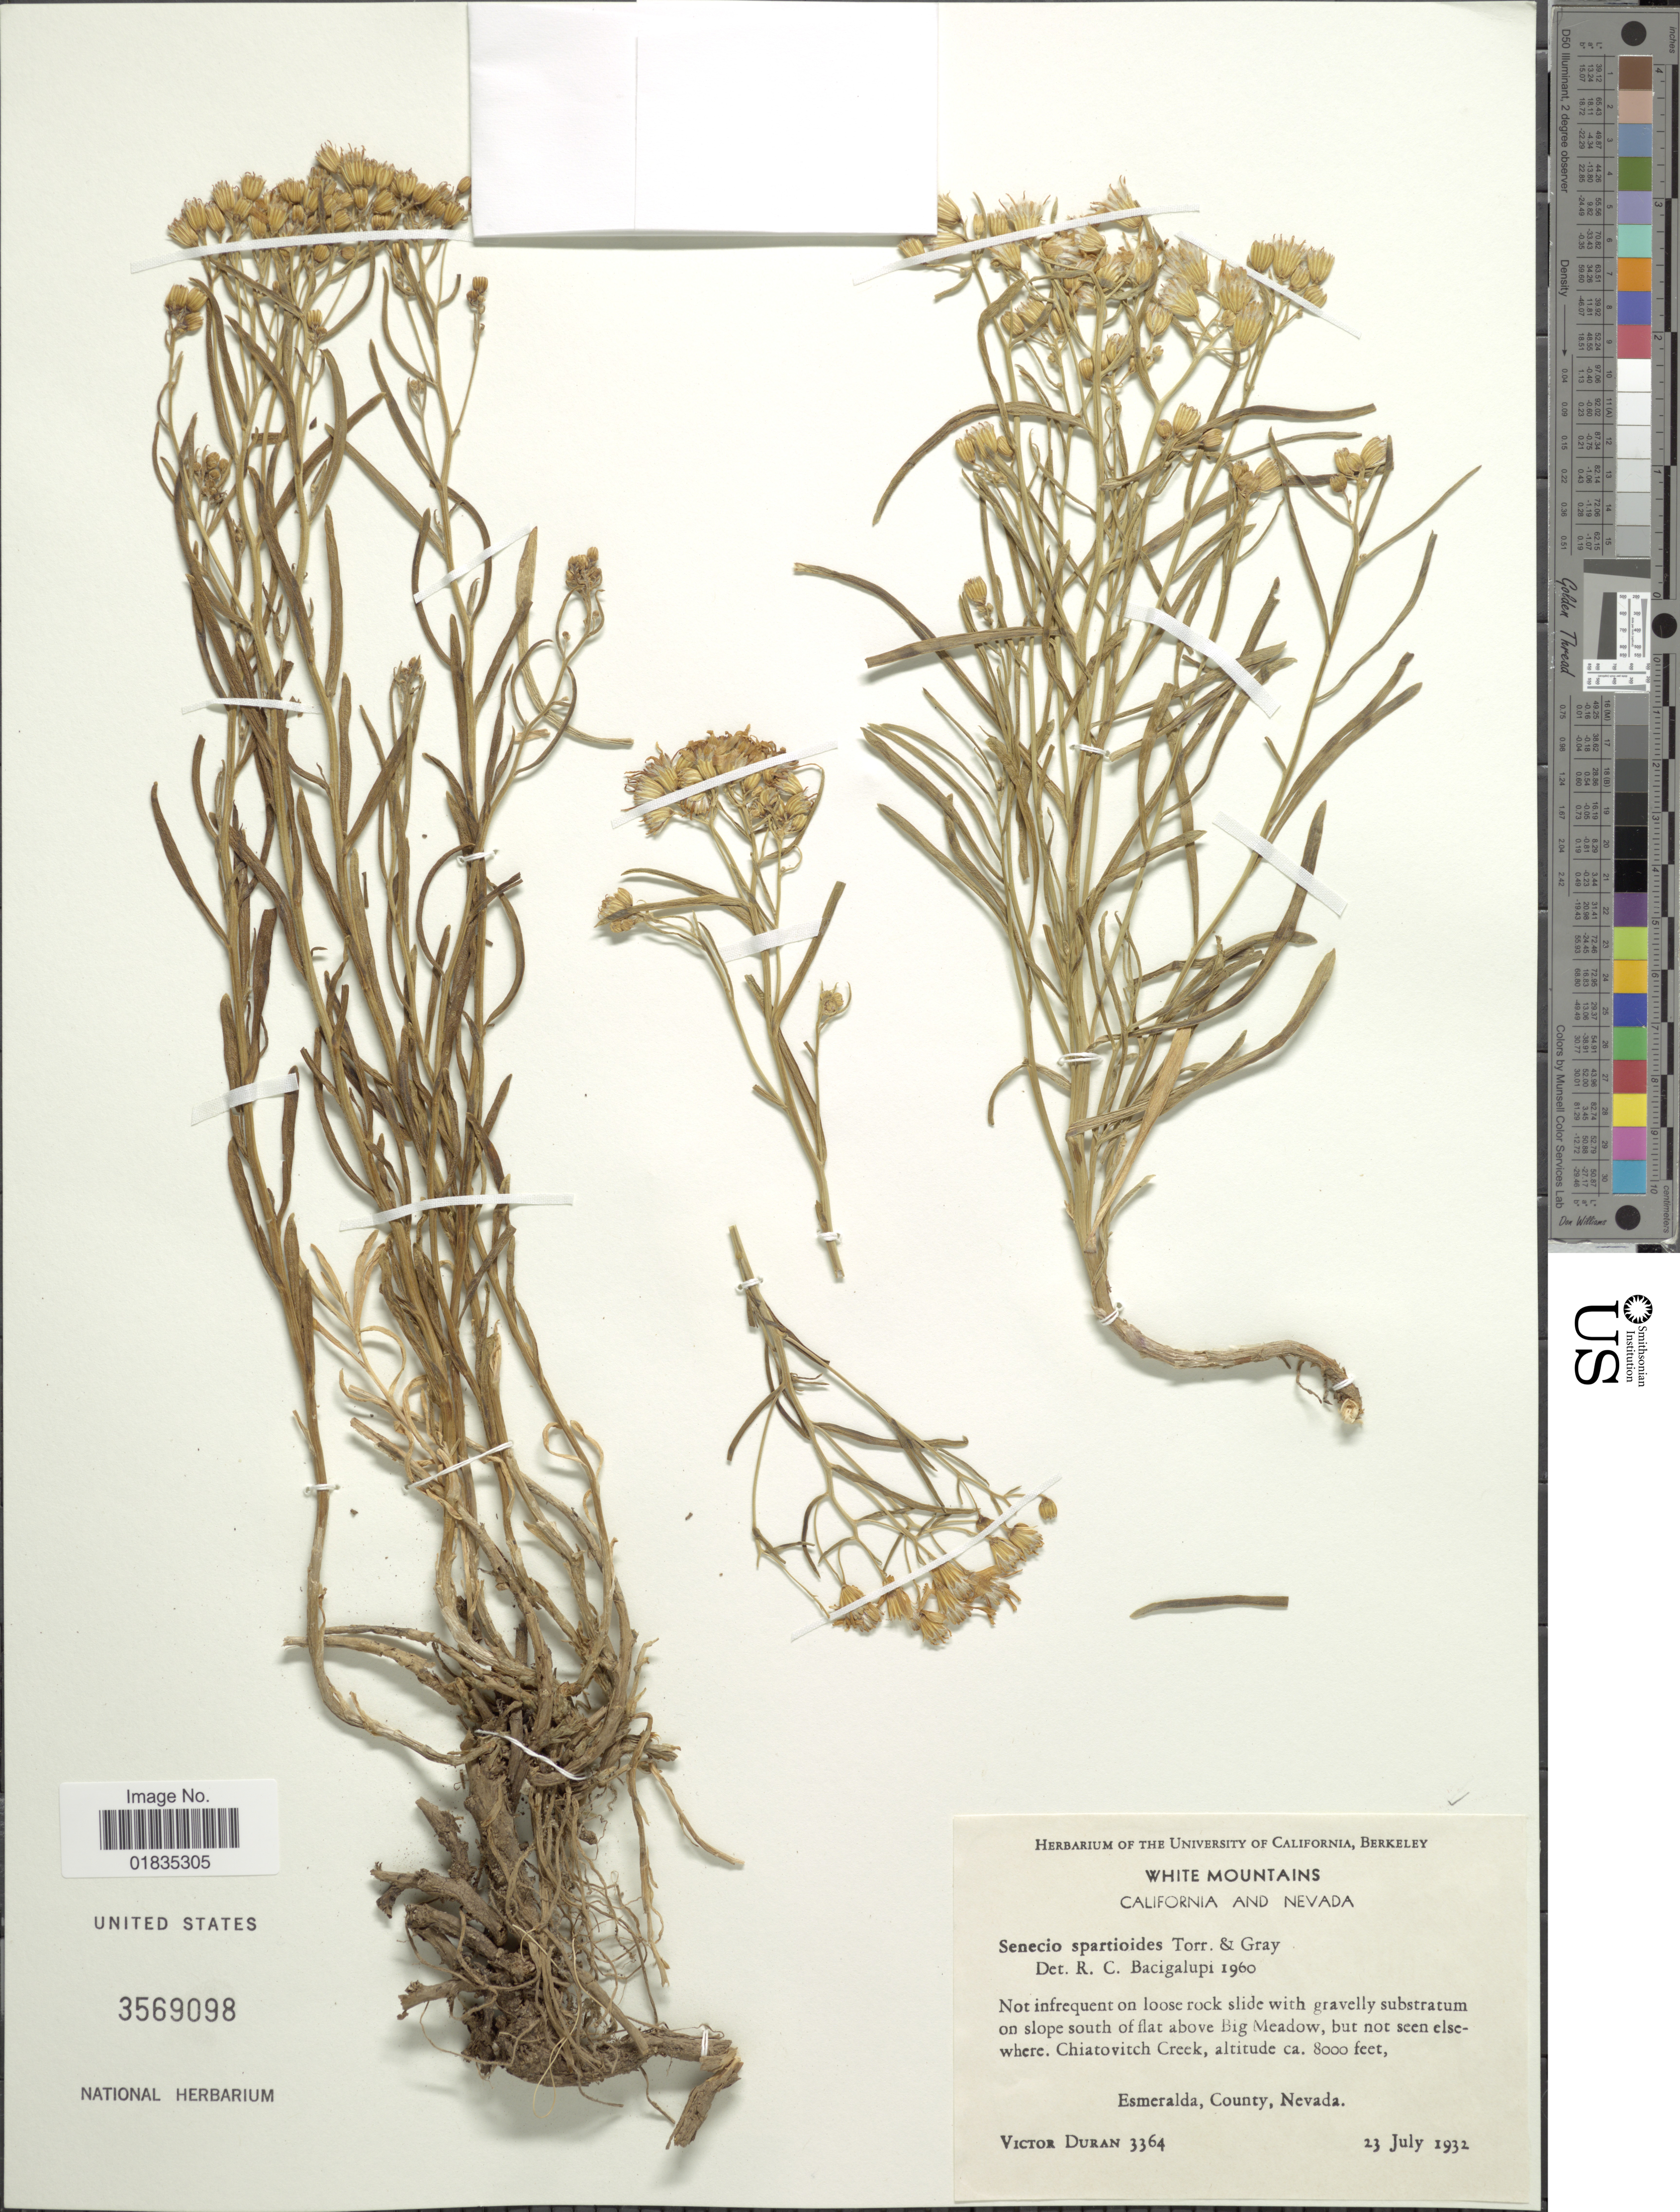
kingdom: Plantae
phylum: Tracheophyta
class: Magnoliopsida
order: Asterales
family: Asteraceae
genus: Senecio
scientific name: Senecio spartioides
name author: Torr. & A. Gray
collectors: V. Duran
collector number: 3364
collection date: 1932-07-23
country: United States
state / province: California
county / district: Nevada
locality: White Mountains, California and Nevada, on slope south of flat above Big Meadow, but not seen elsewhere, Chiatovitch Creek, Esmeralda, County, Nevada.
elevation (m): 2438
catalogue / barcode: US 3569098